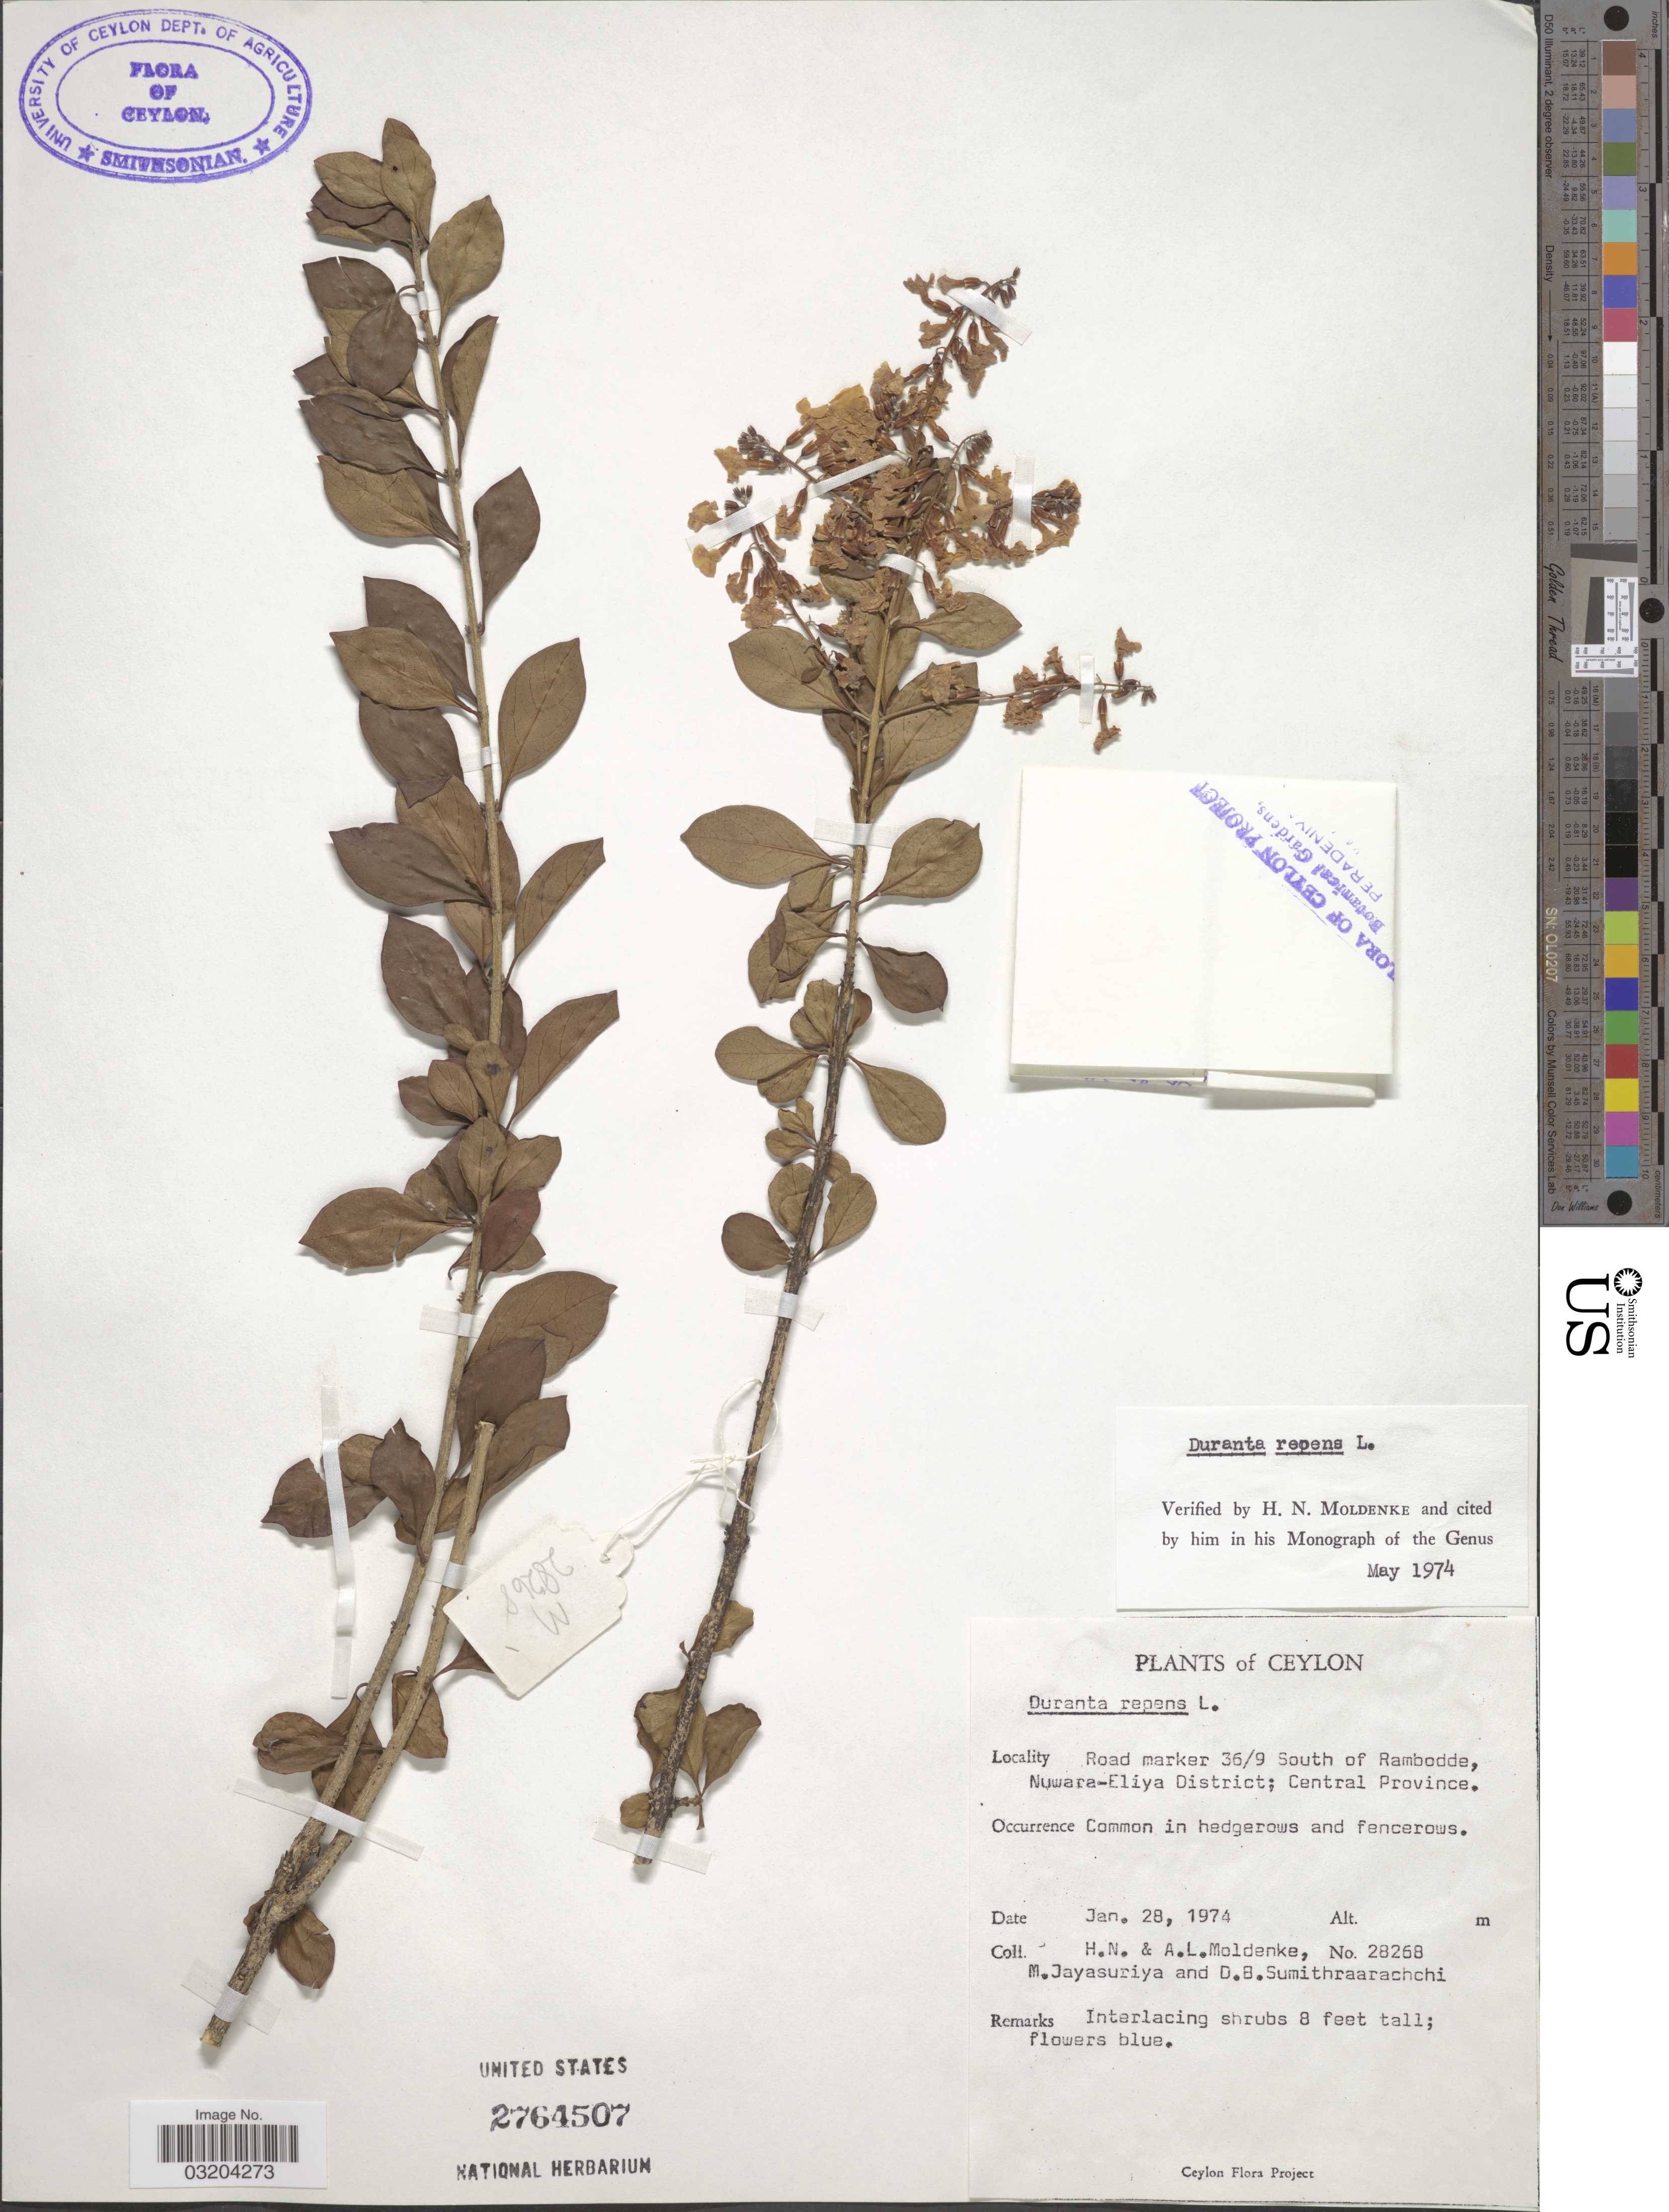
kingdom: Plantae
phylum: Tracheophyta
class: Magnoliopsida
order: Lamiales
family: Verbenaceae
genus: Duranta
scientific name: Duranta erecta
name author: L.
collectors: H. N. Moldenke, A. L. Moldenke, M. Jayasuriya & D. B. Sumithraarachchi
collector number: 28268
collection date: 1974-01-28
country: Sri Lanka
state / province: Central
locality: Ceylon. Road marker 36/9 South of Rambodde, Nuwara-Eliya District.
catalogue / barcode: US 2764507